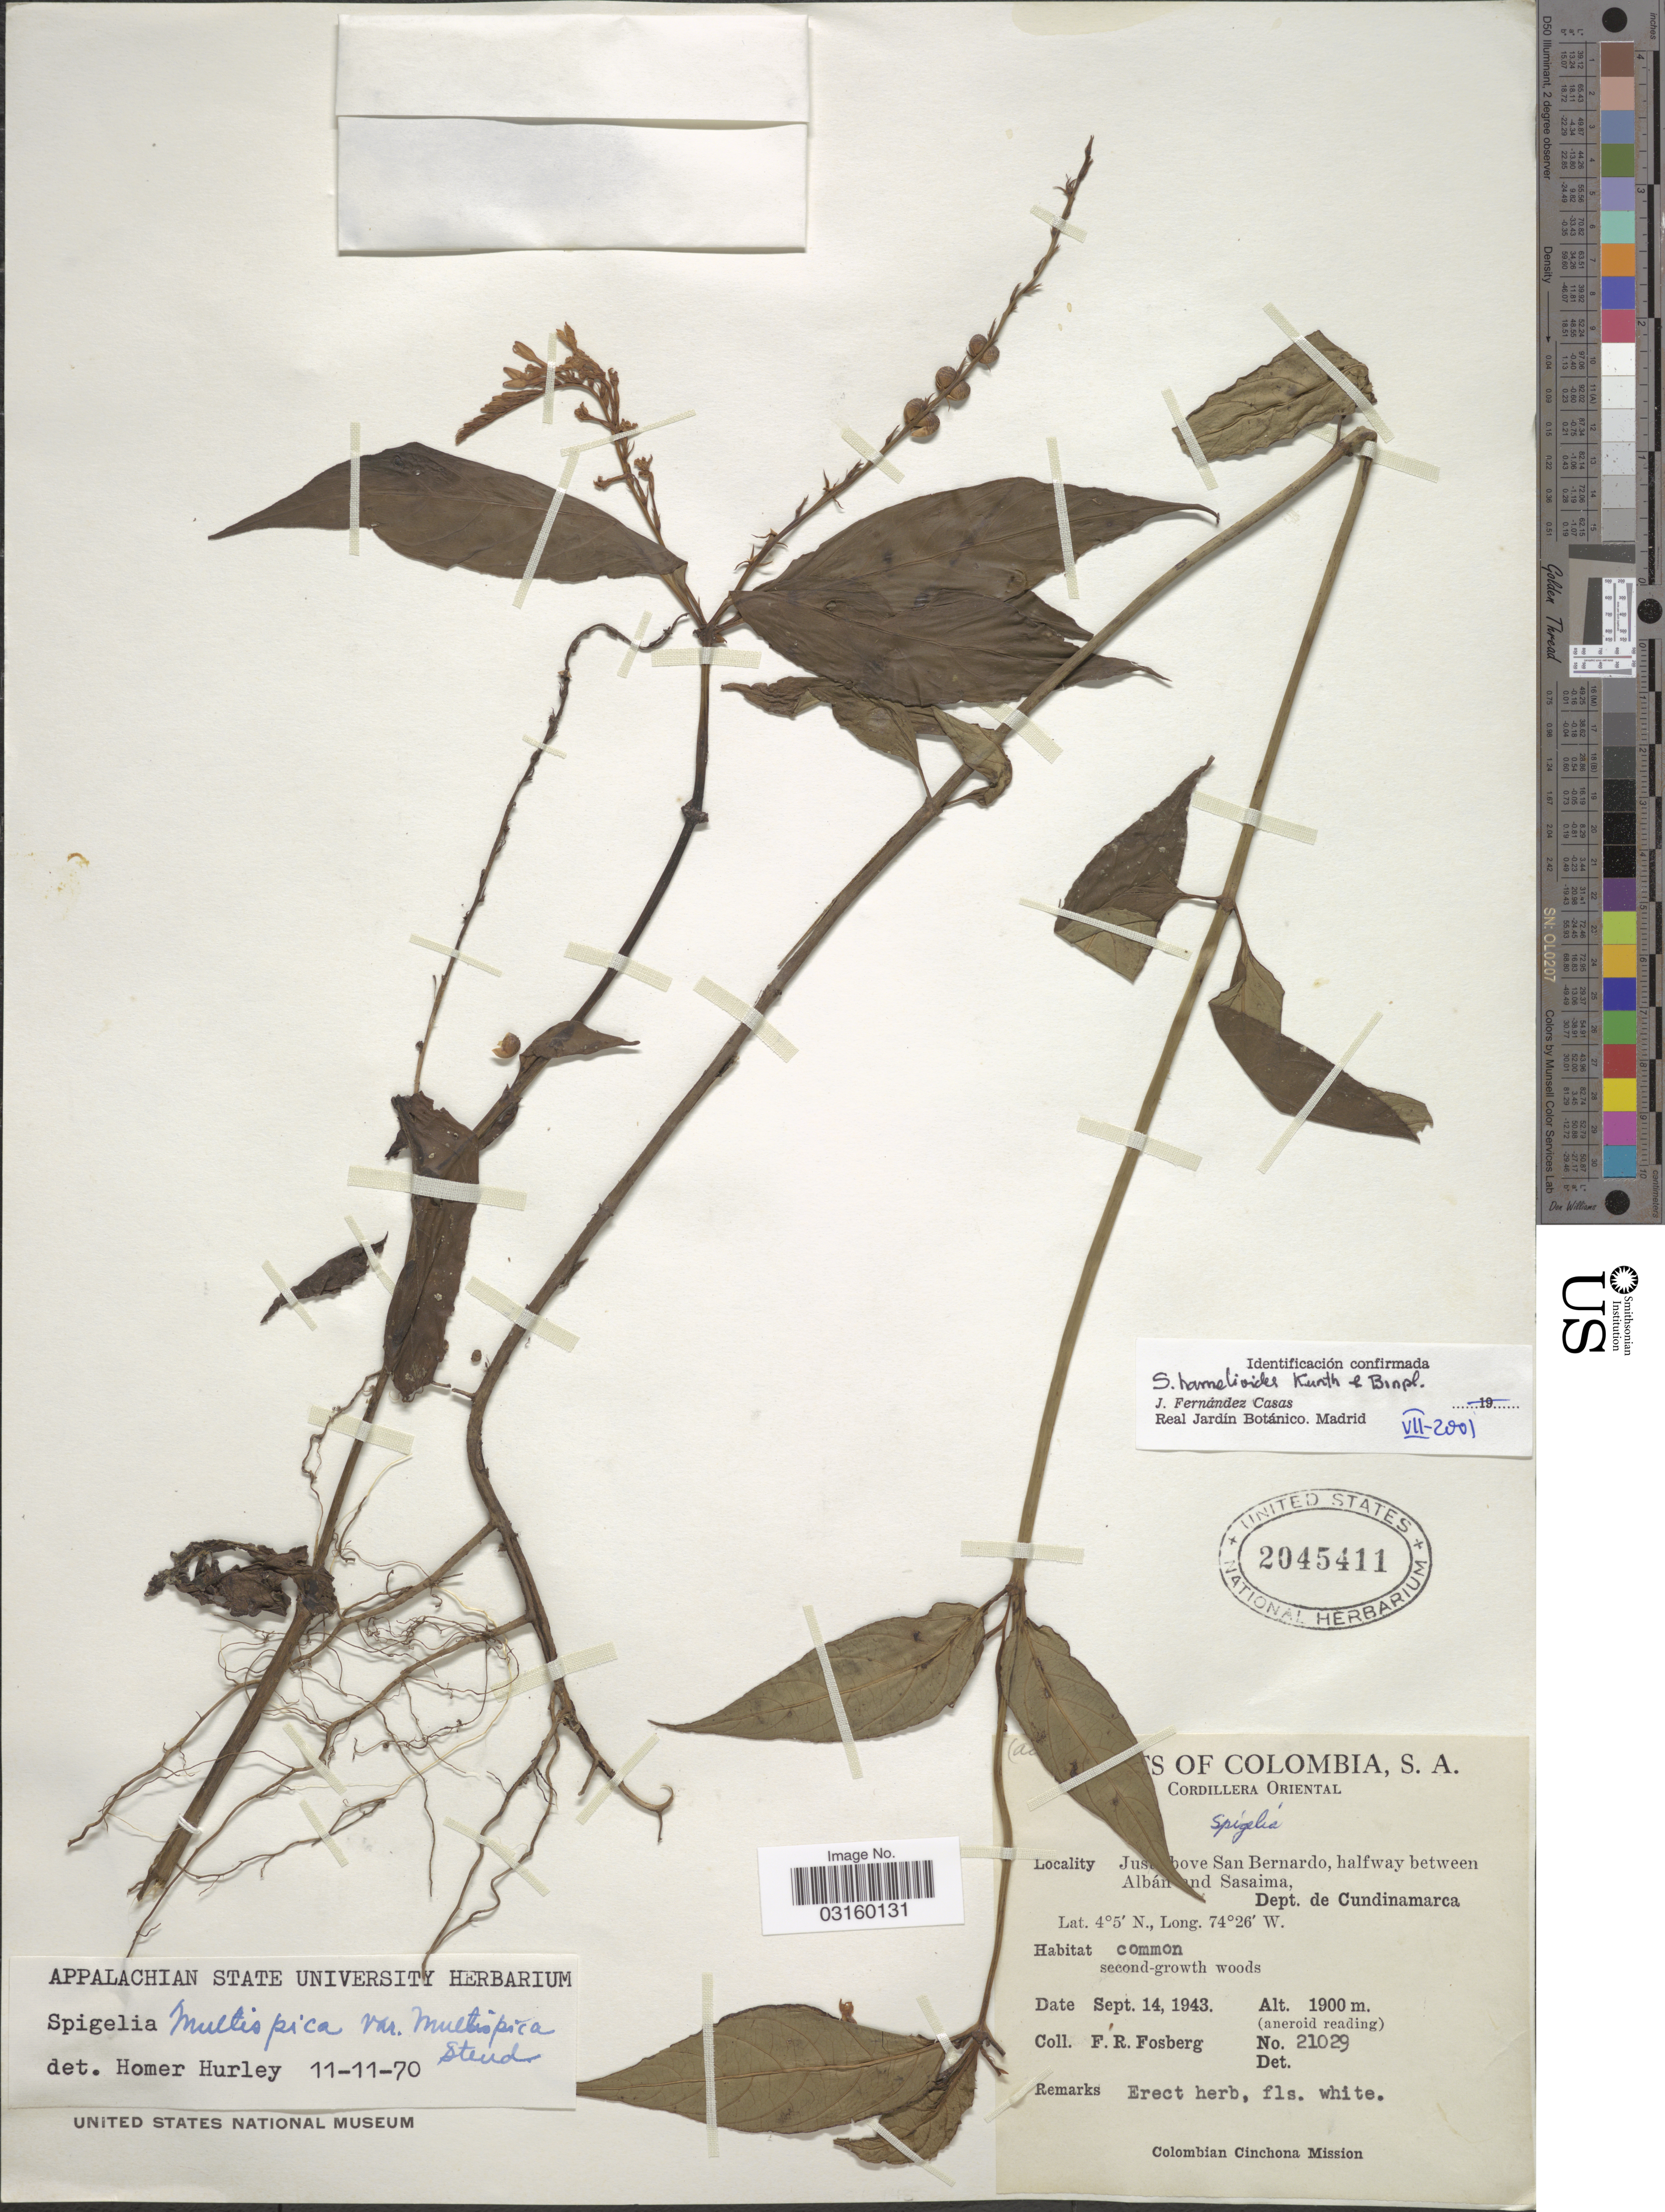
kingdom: Plantae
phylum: Tracheophyta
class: Magnoliopsida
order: Gentianales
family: Loganiaceae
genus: Spigelia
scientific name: Spigelia hamelioides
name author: Kunth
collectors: F. R. Fosberg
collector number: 21029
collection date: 1943-09-14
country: Colombia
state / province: Cundinamarca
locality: Cordillera Oriental, Just above San Bernardo, halfway between Albán and Sasaima. Dept. de Cundinamarca.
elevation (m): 1900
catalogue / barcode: US 2045411